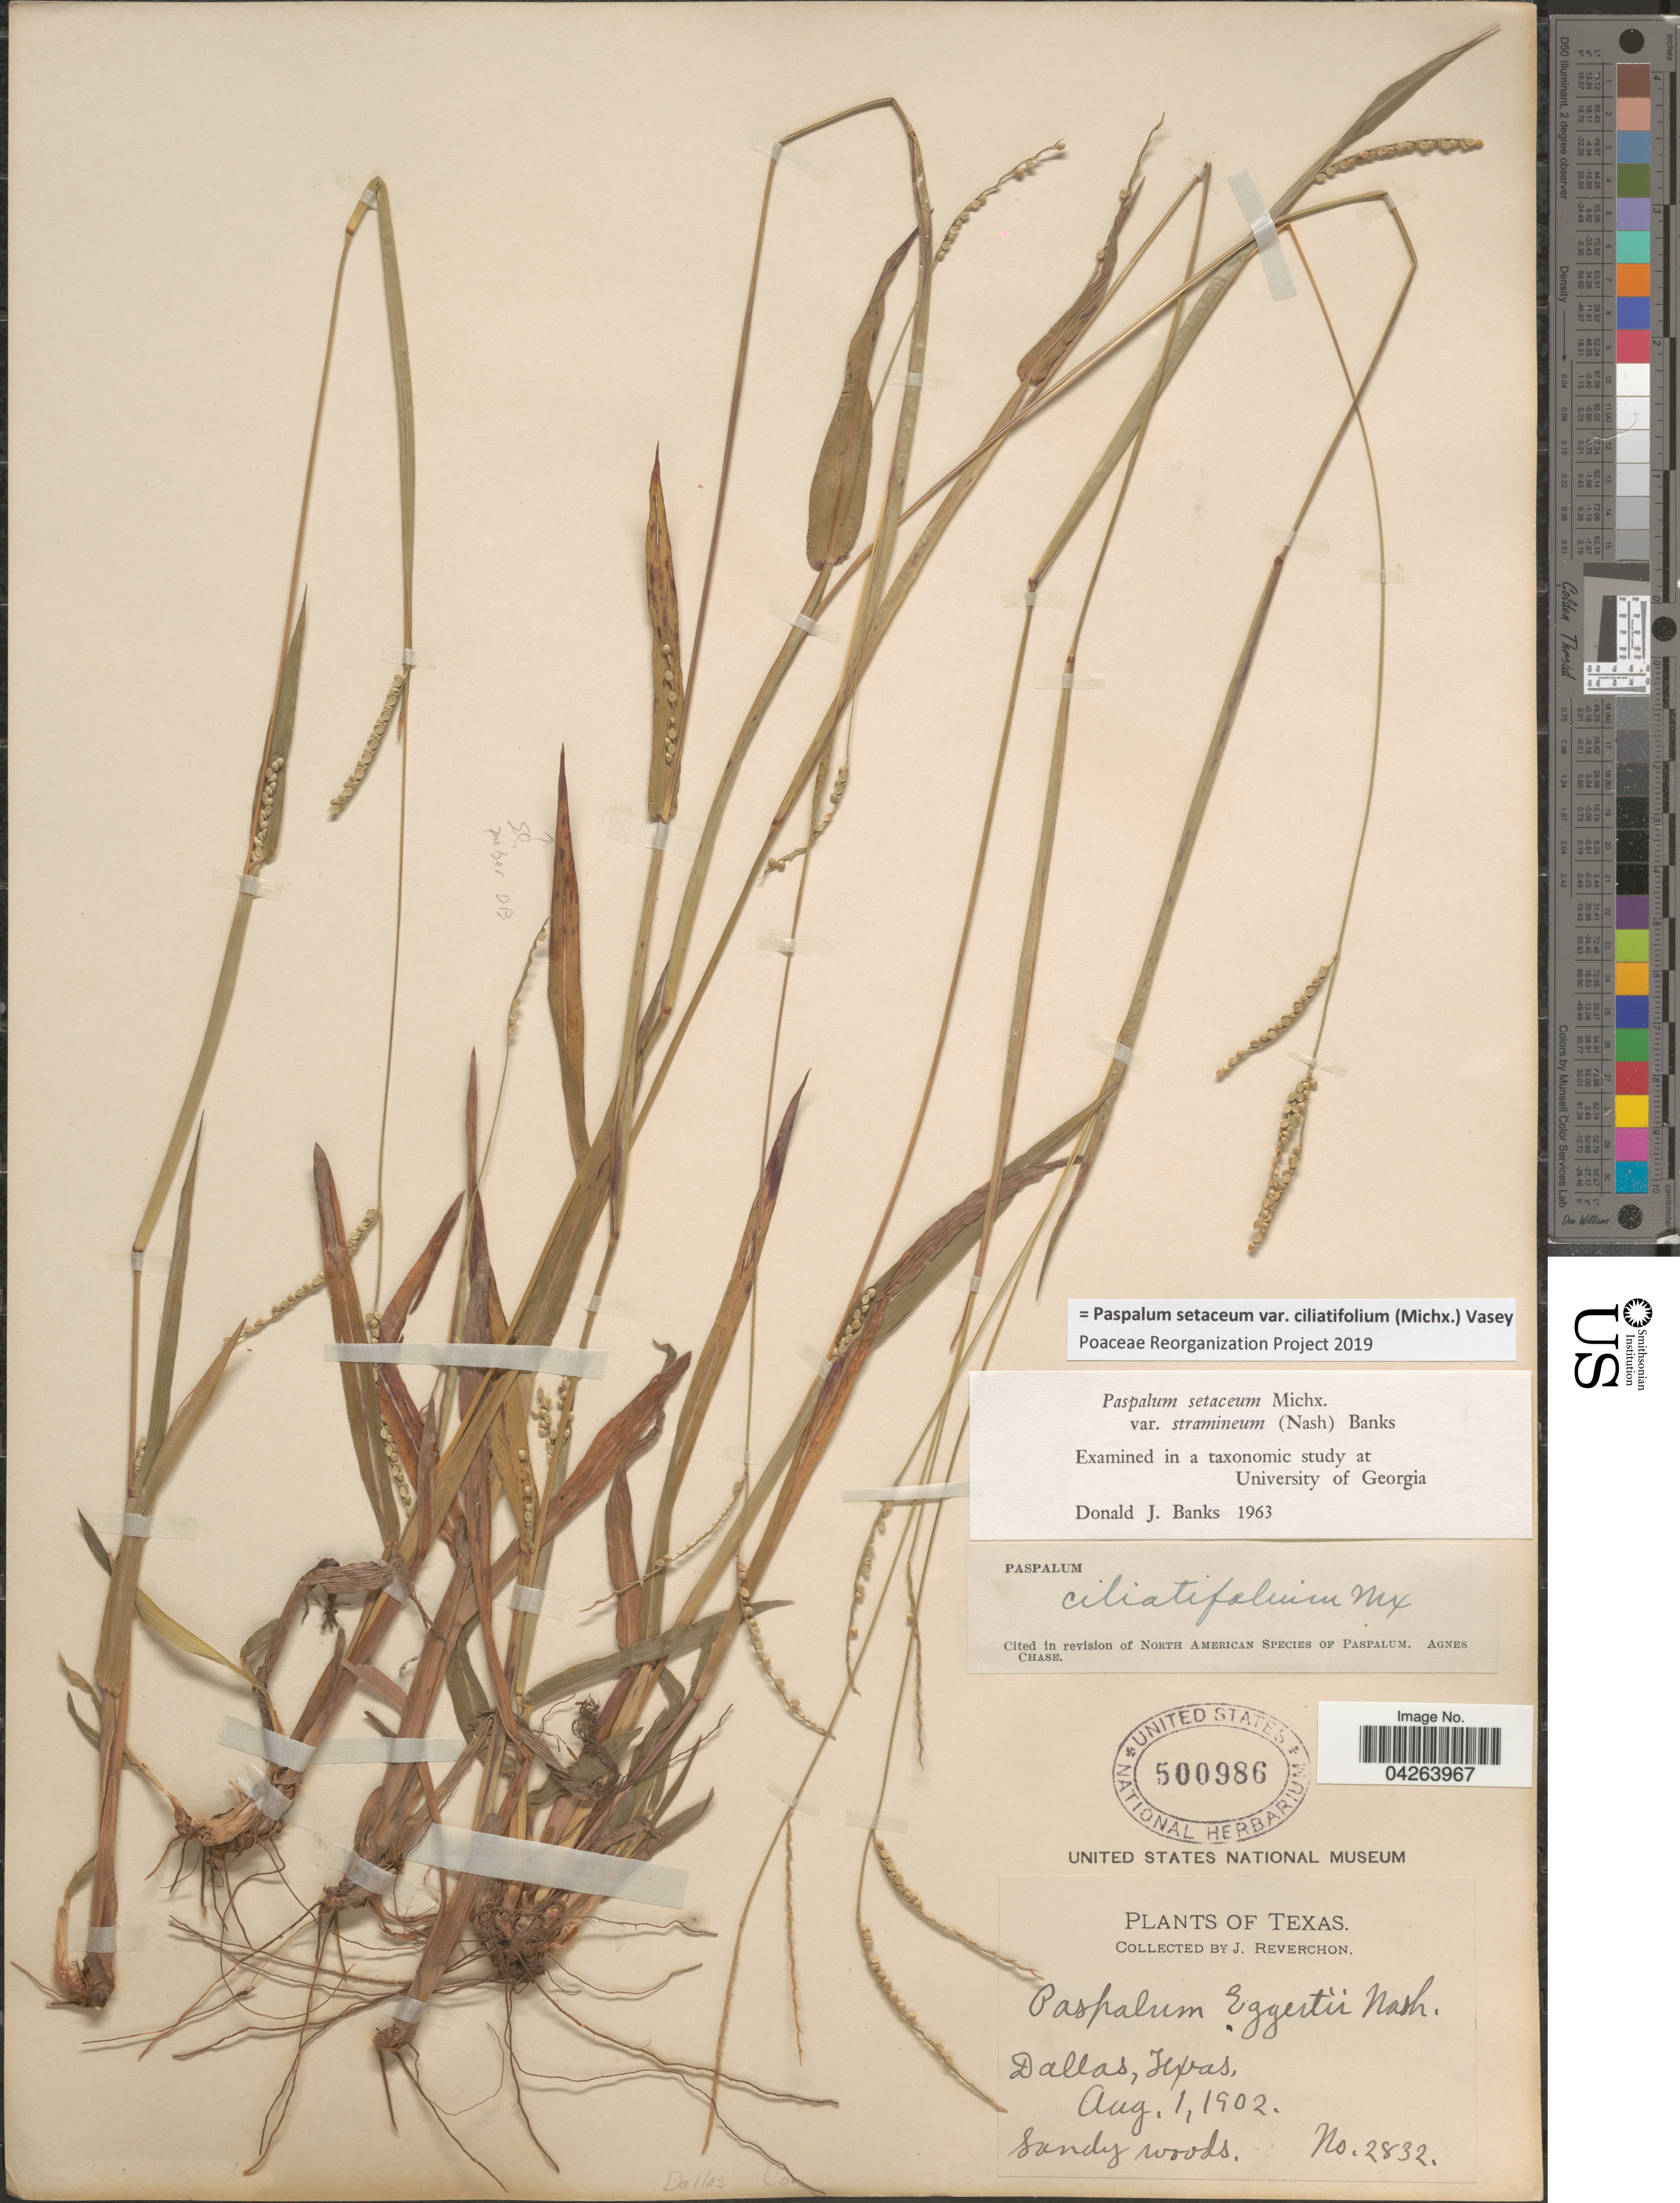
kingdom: Plantae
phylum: Tracheophyta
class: Liliopsida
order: Poales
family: Poaceae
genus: Paspalum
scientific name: Paspalum setaceum var. ciliatifolium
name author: (Michx.) Vasey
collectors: J. Reverchon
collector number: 2832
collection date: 1902-08-01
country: United States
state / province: Texas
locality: Dallas. Dallas Co.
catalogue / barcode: US 500986